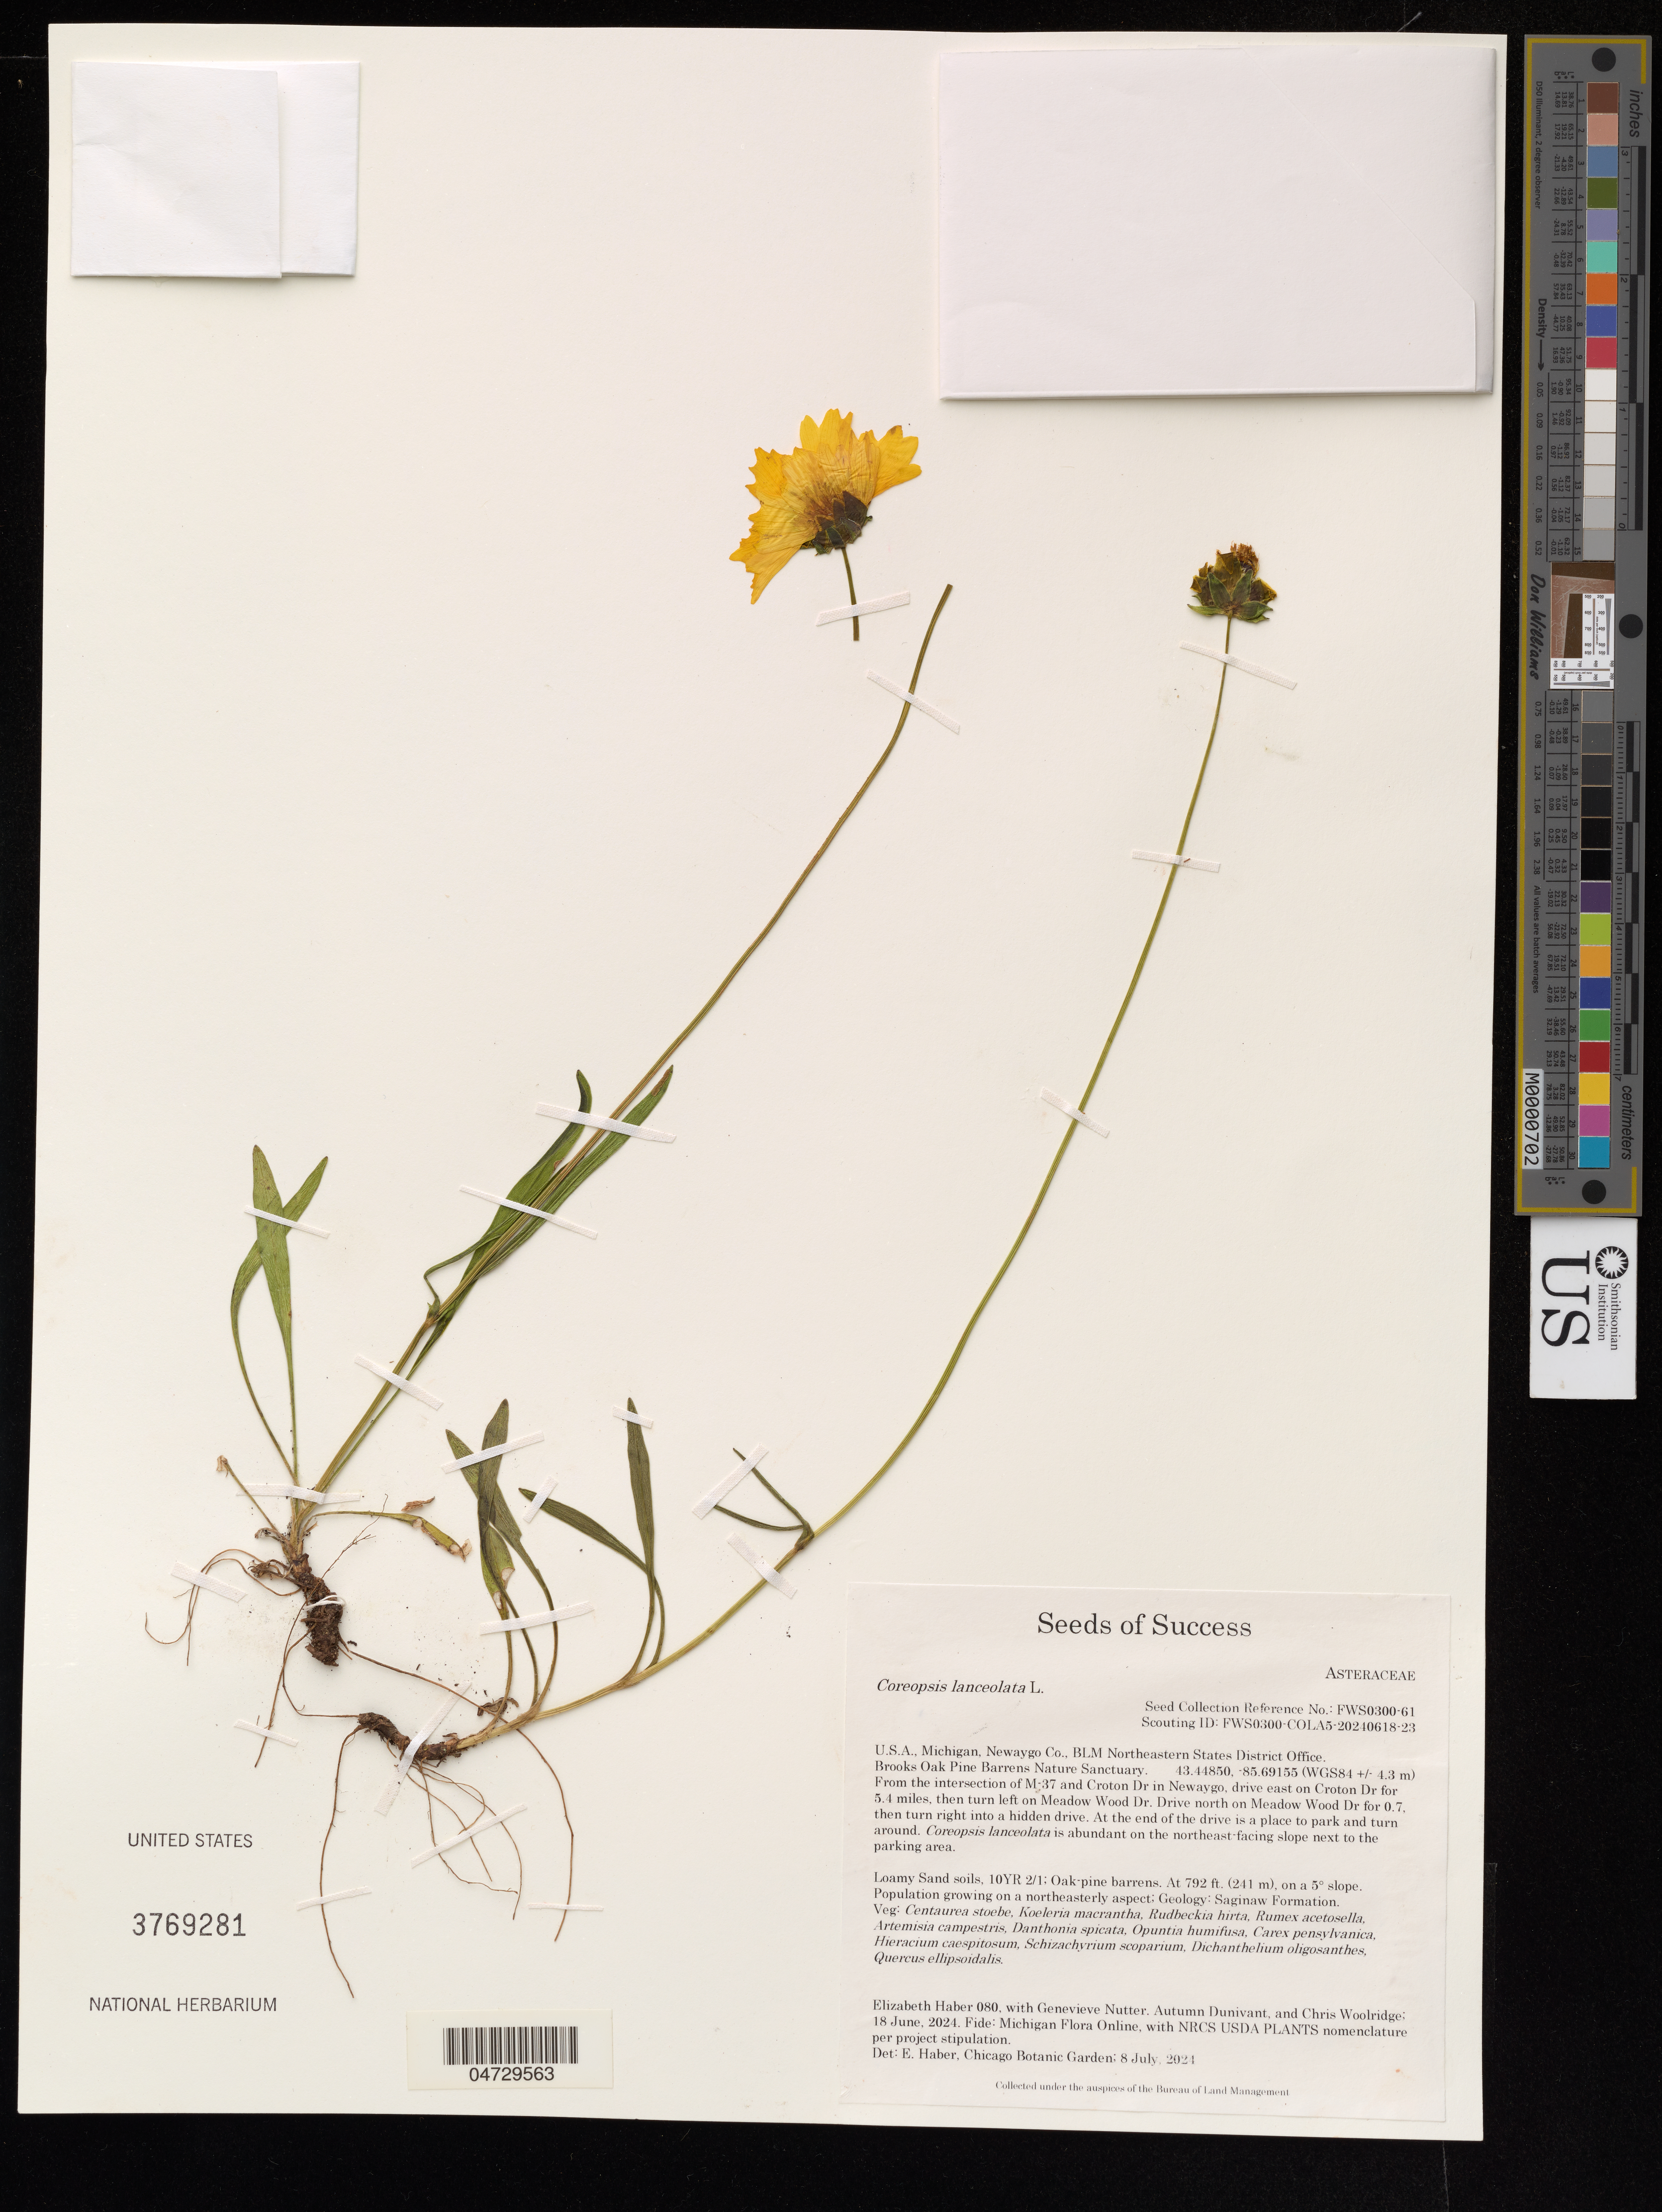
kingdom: Plantae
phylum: Tracheophyta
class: Magnoliopsida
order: Asterales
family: Asteraceae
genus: Coreopsis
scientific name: Coreopsis lanceolata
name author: L.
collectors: E. Haber, G. Nutter & A. Dunivant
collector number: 080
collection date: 2024-06-18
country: United States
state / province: Michigan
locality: Newaygo Co., BLM Northeastern States District Office. Brooks Oak Pine Barrens Nature Sanctuary. From the intersection of M:37 and Croton Dr in Newaygo, drive east on Croton Dr for 5.4 miles, then turn left on Meadow Wood Dr. Drive north on Meadow Wood Dr for 0.7, then turn right into a hidden drive. At the end of the drive is a place to park and turn around. Coreopsis lanceolata is abundant on the northeast-facing slope next to the parking area.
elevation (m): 241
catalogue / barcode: US 3769281